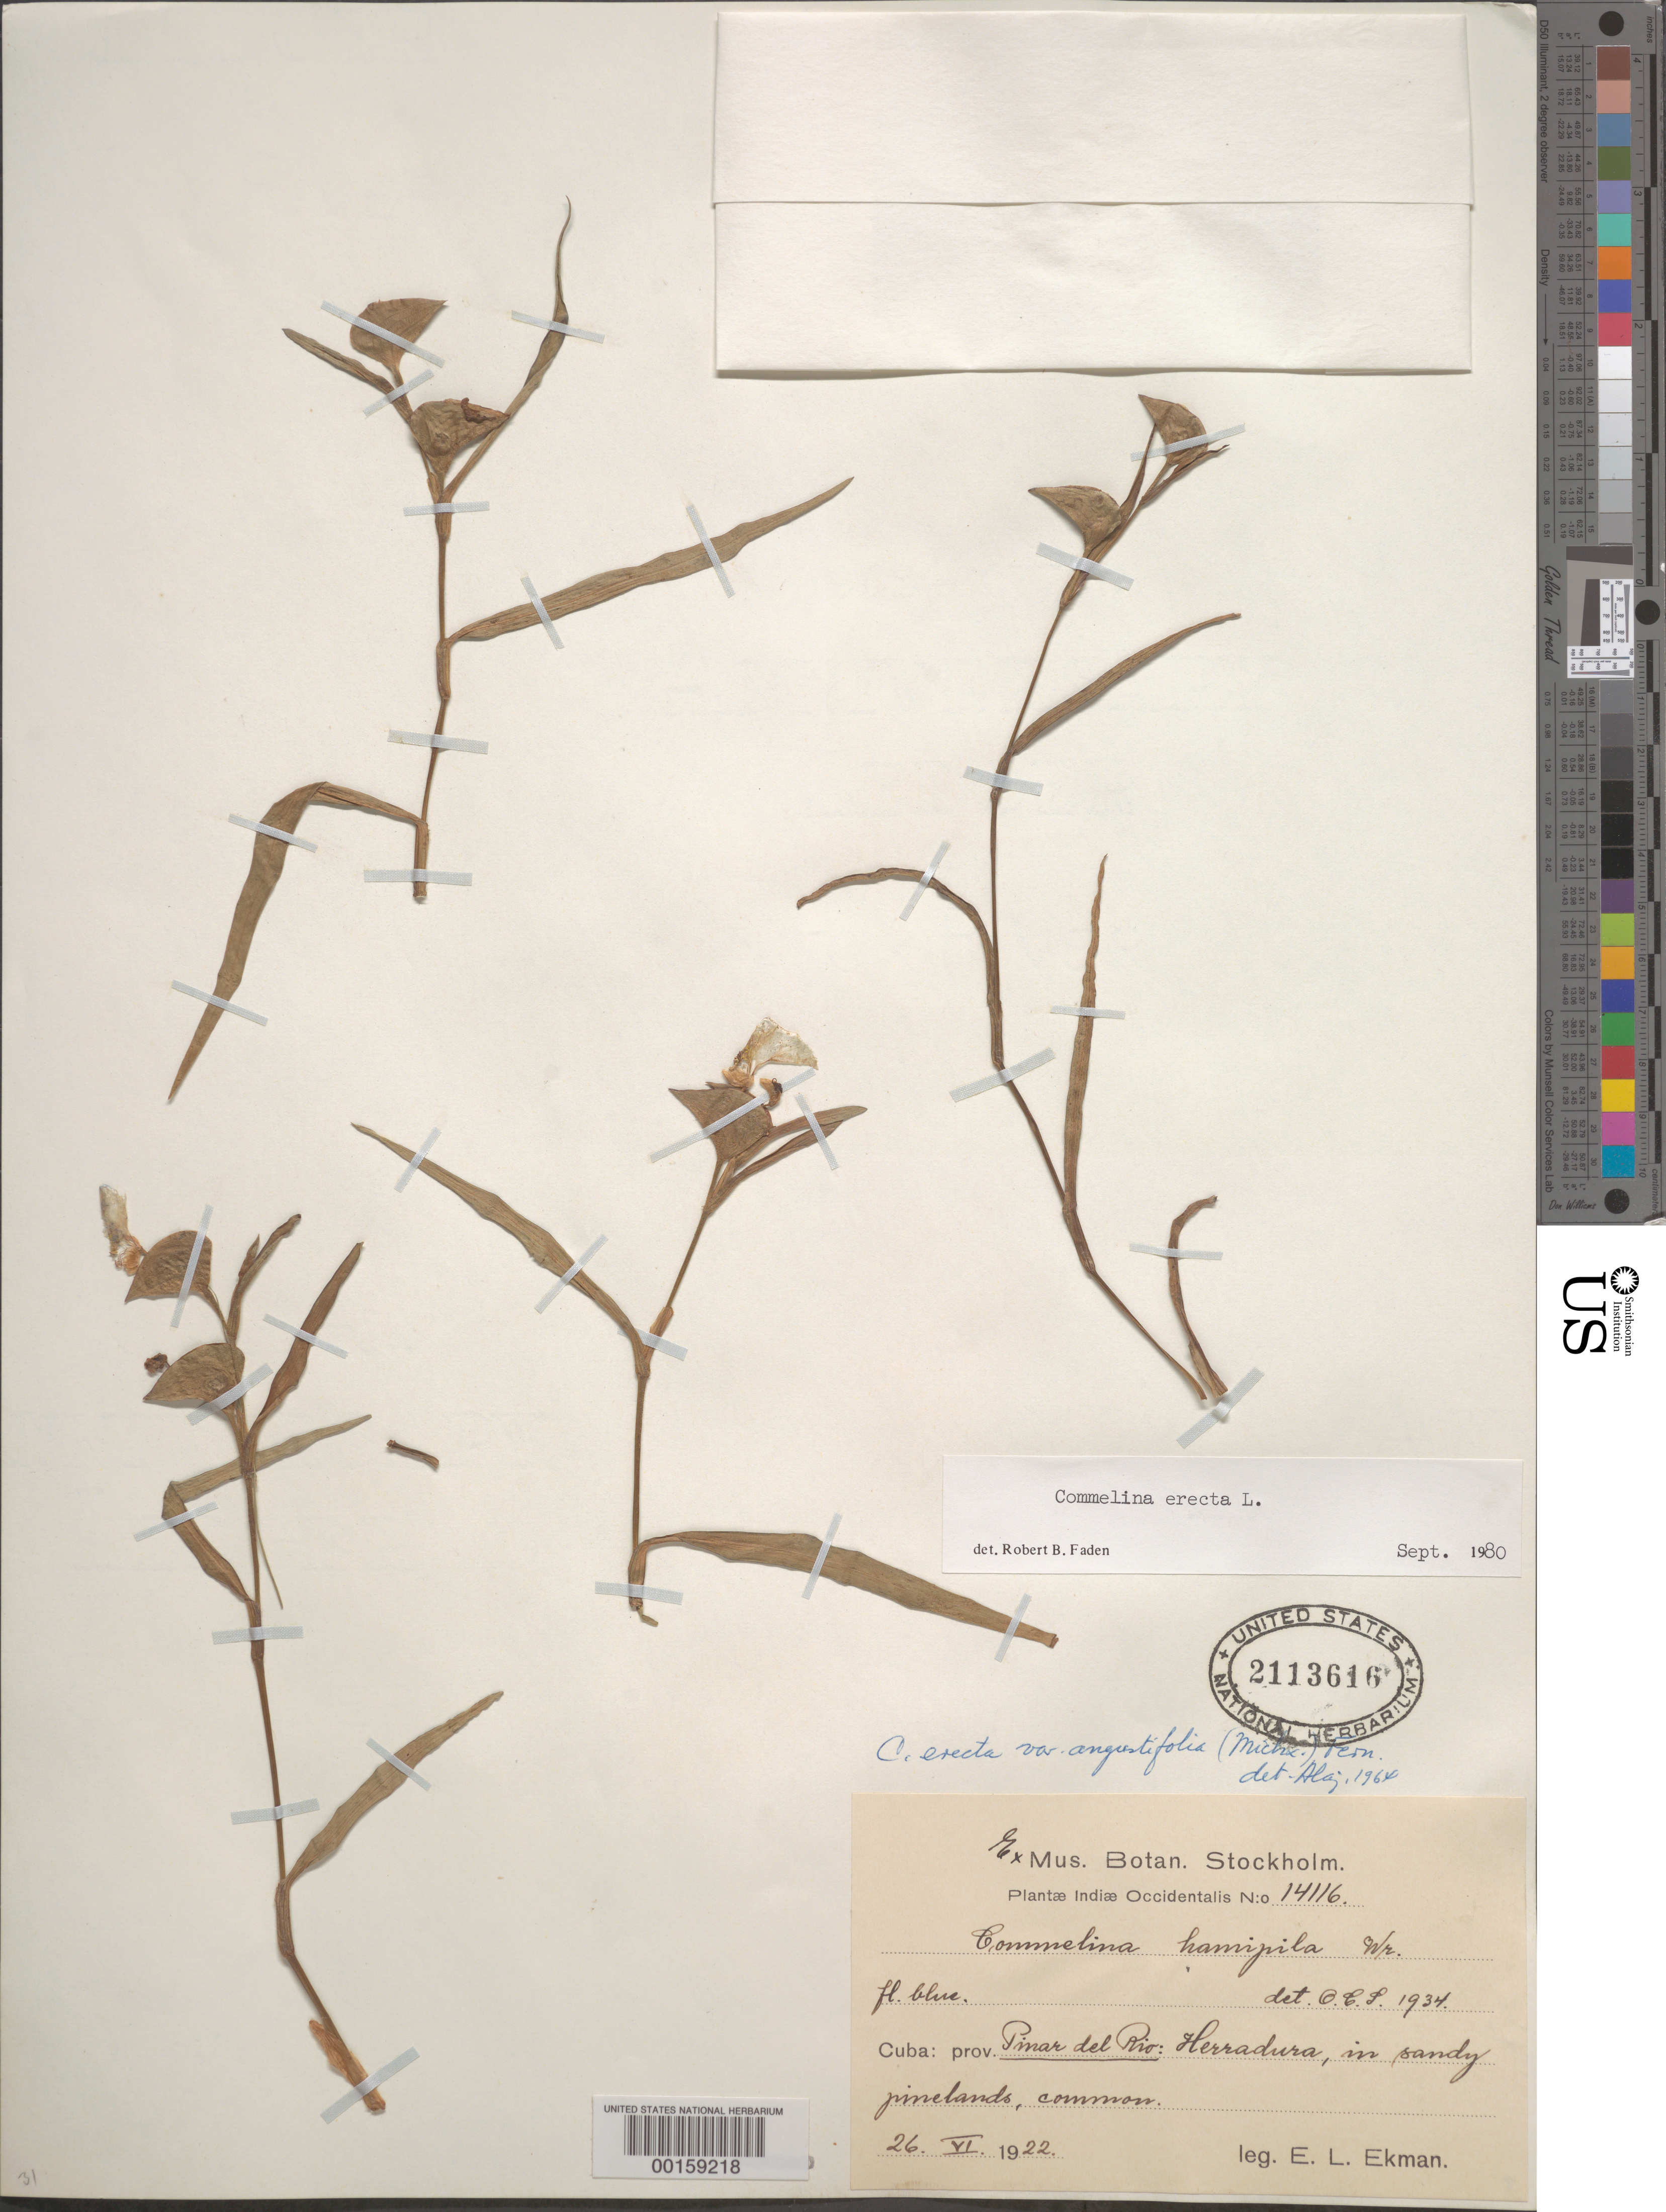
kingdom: Plantae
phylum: Tracheophyta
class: Liliopsida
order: Commelinales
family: Commelinaceae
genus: Commelina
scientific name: Commelina erecta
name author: L.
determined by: Faden, Robert B., (US), Smithsonian Institution - National Museum of Natural History (UNITED STATES)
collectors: E. L. Ekman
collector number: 14116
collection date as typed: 26 Jun 1922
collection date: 1922-06-26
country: Cuba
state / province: Pinar del Río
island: Greater Antilles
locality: Herradura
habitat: Sandy soil; pinelands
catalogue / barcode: US 2113616